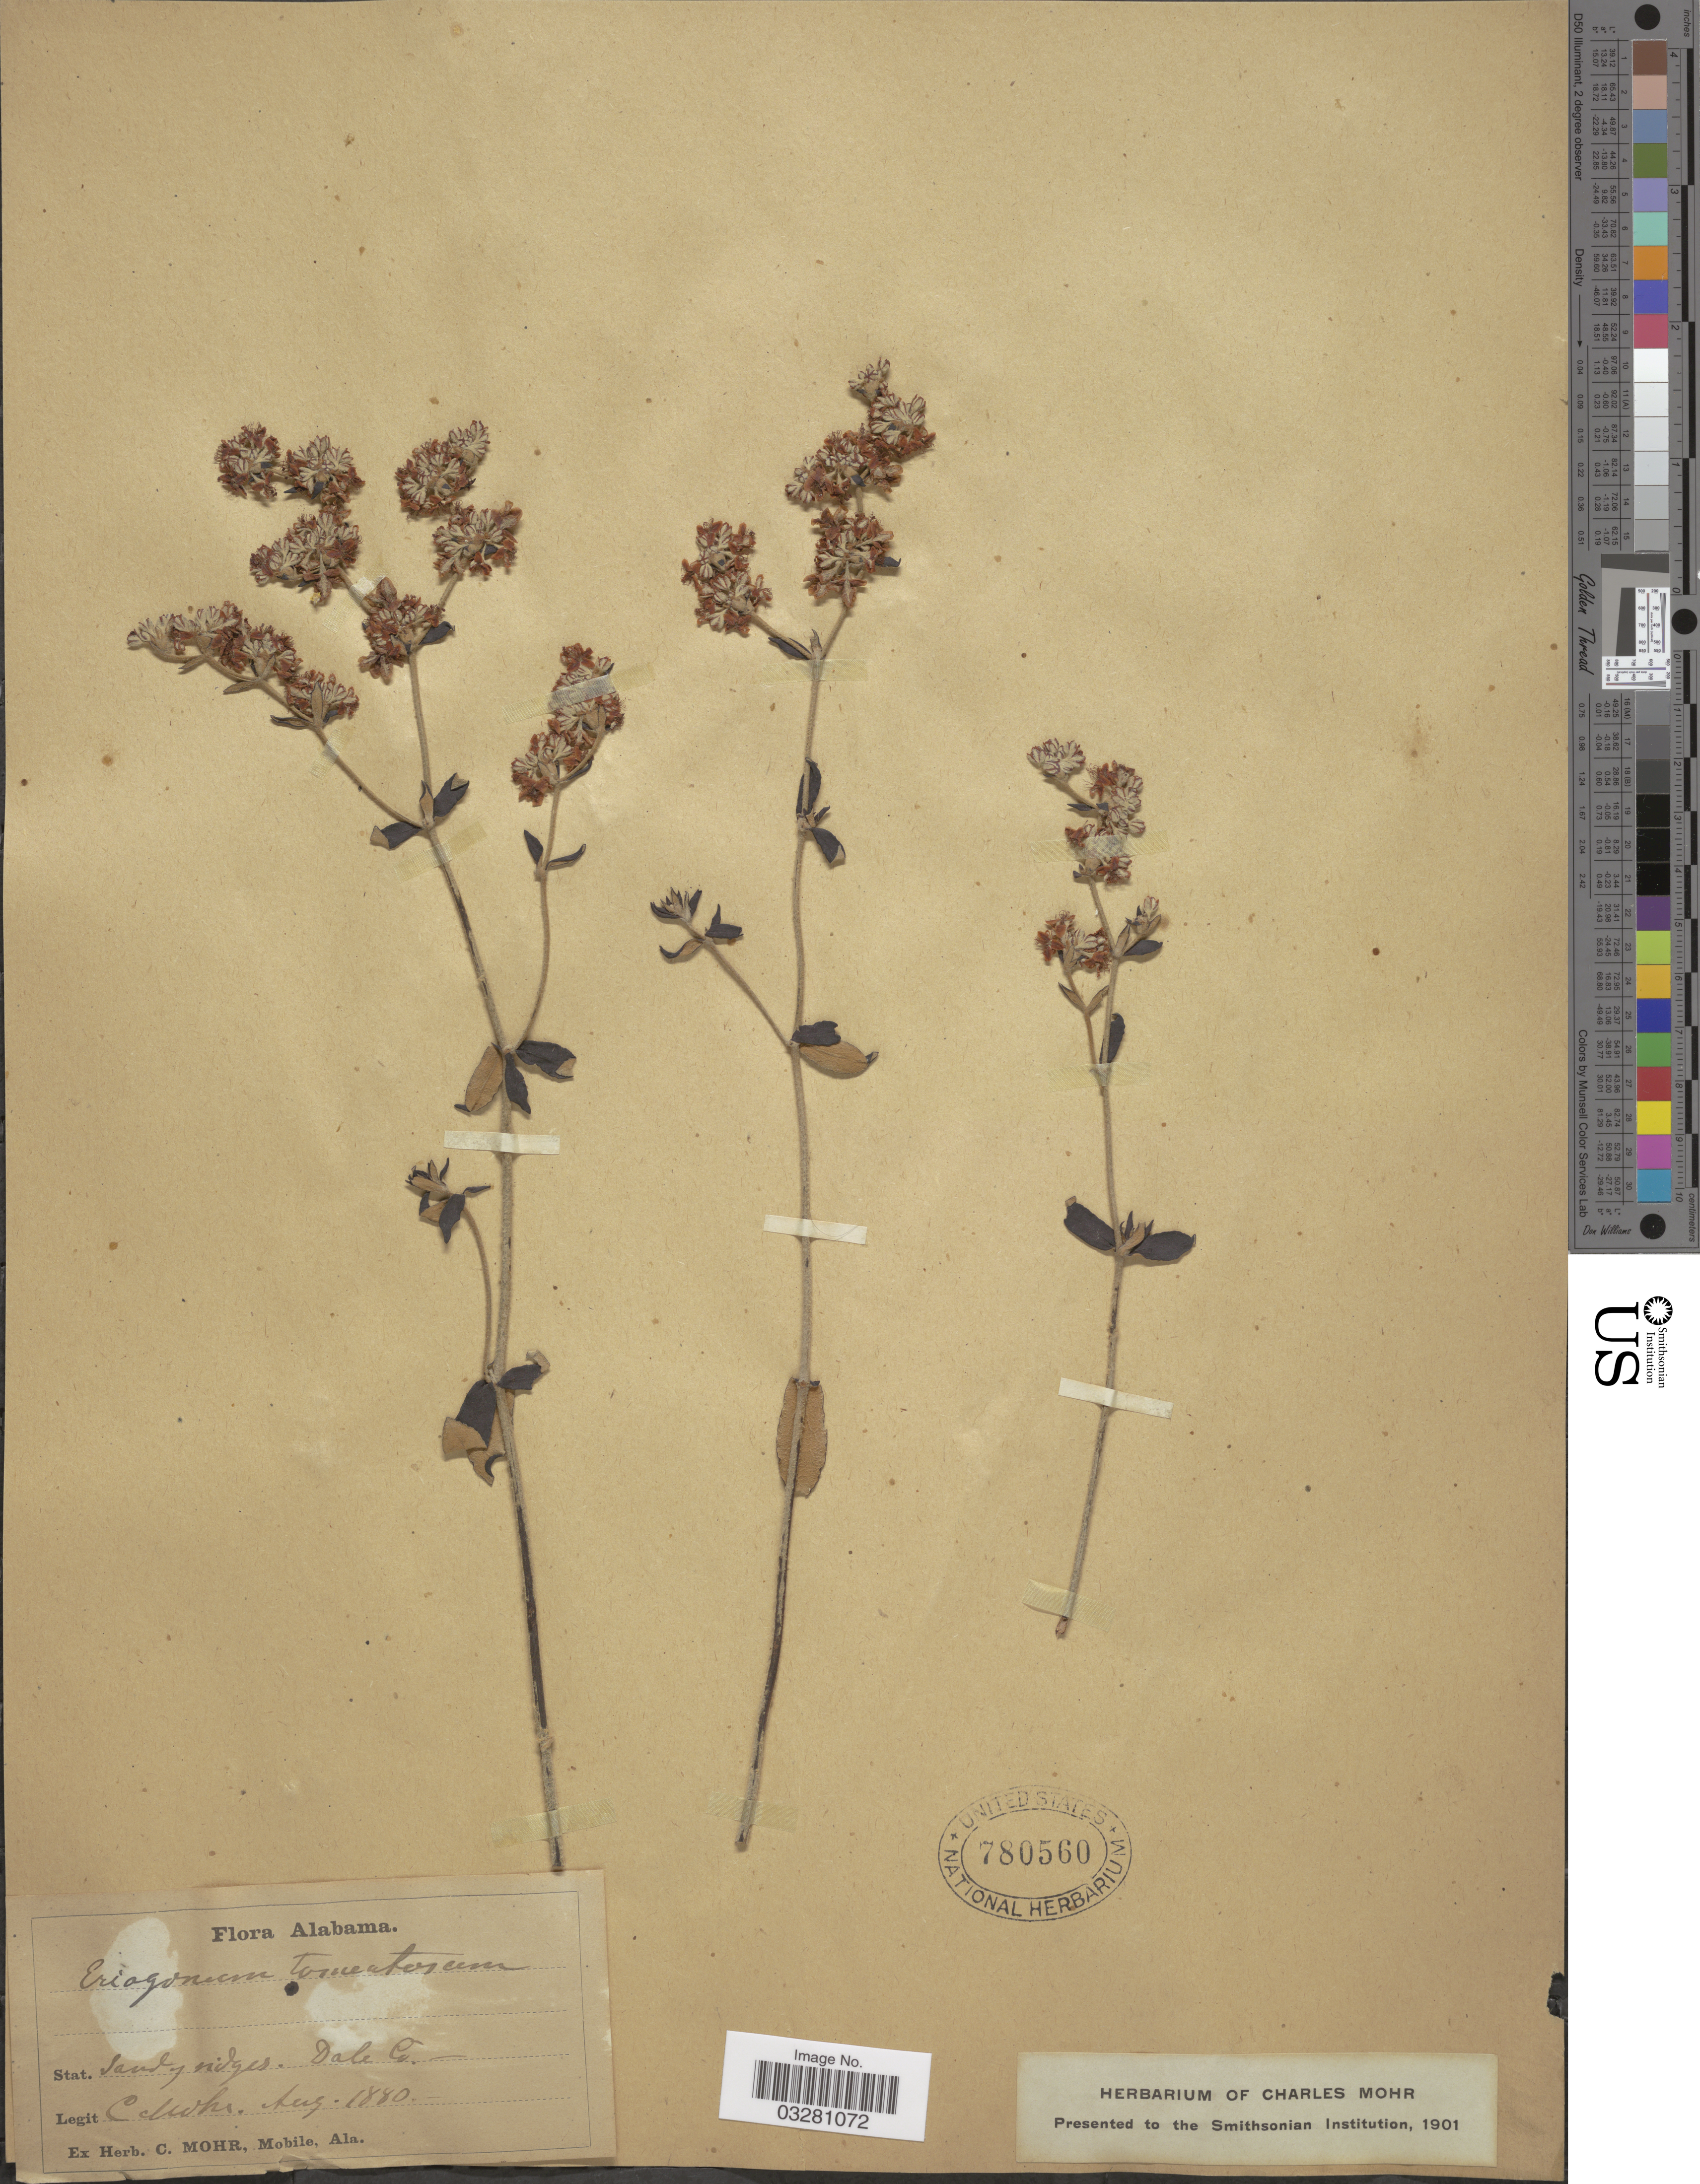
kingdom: Plantae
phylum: Tracheophyta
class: Magnoliopsida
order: Caryophyllales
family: Polygonaceae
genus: Eriogonum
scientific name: Eriogonum tomentosum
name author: Michx.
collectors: Mohr, C. T. (herbarium)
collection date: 1880-08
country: United States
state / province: Alabama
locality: Dale Co.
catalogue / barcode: US 780560